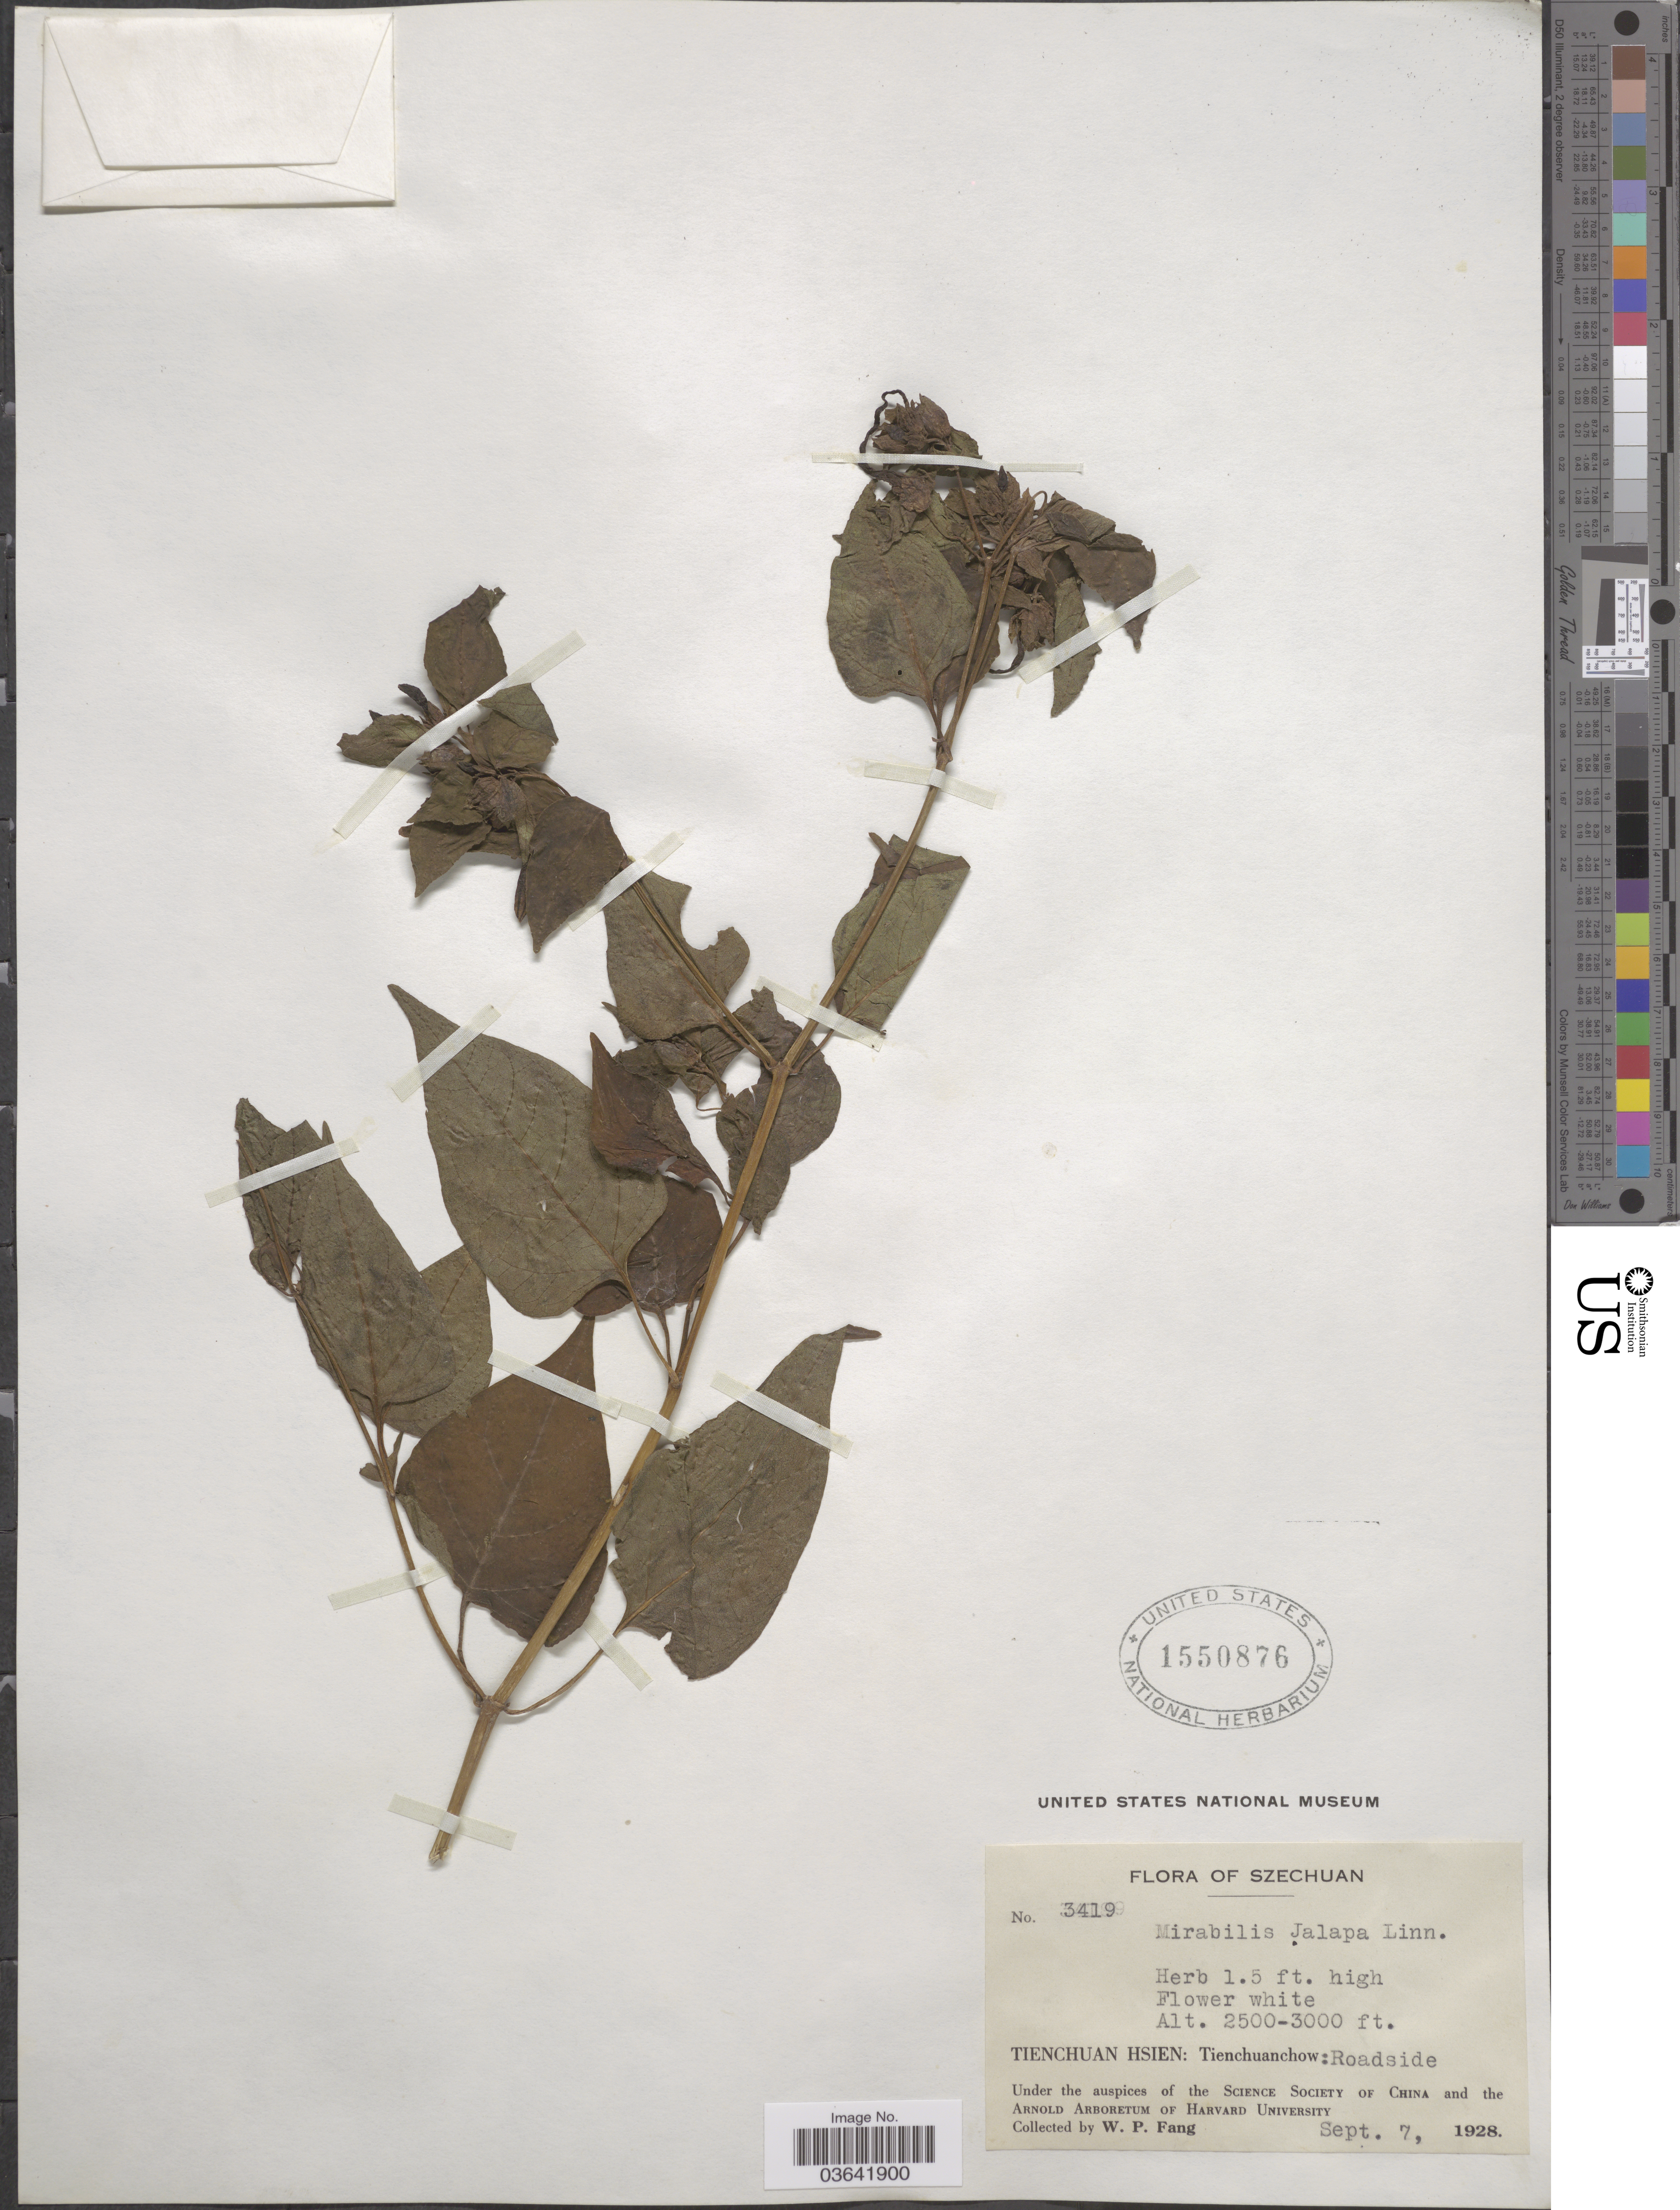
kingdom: Plantae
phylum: Tracheophyta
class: Magnoliopsida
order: Caryophyllales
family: Nyctaginaceae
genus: Mirabilis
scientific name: Mirabilis jalapa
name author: L.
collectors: W. P. Fang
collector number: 3419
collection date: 1928-09-07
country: China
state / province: Sichuan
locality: Szechuan. Tienchuan Hsien: Tienchuanchow.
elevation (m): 762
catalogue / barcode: US 1550876